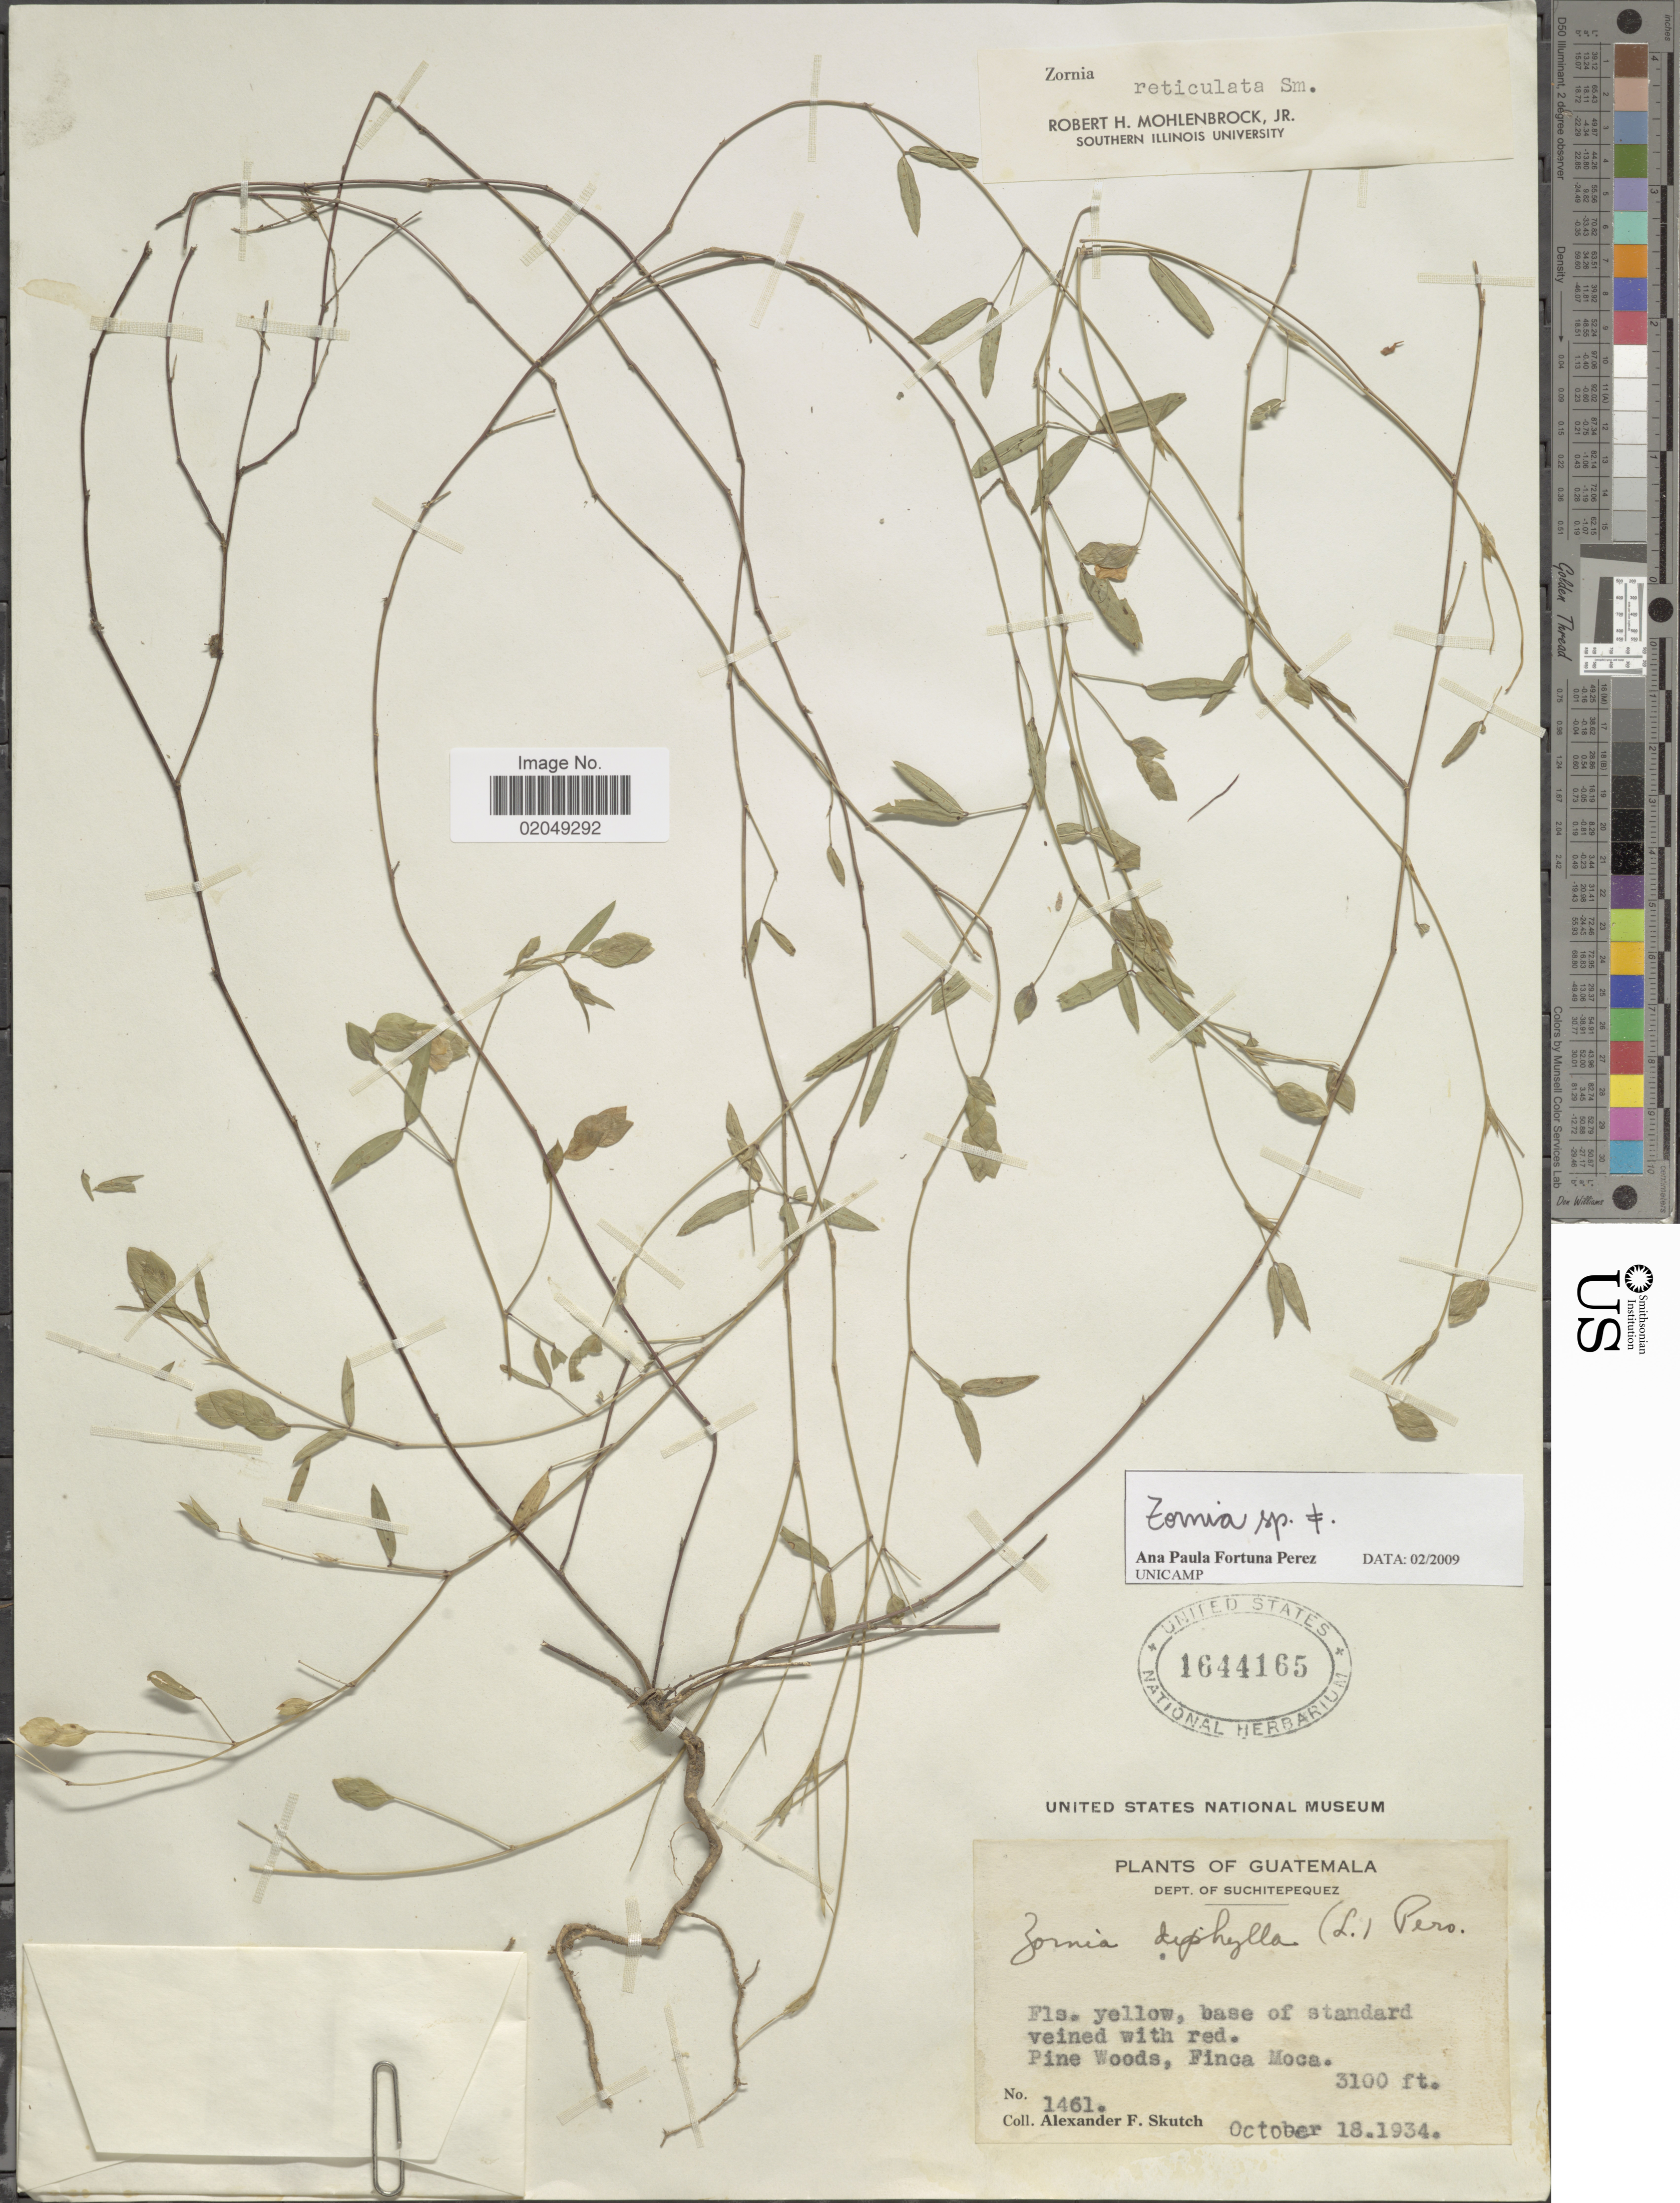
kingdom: Plantae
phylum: Tracheophyta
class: Magnoliopsida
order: Fabales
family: Fabaceae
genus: Zornia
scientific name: Zornia sp.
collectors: A. F. Skutch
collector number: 1461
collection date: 1934-10-18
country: Guatemala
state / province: Suchitepéquez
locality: Pine Woods, Finca Moca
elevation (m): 945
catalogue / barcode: US 1644165